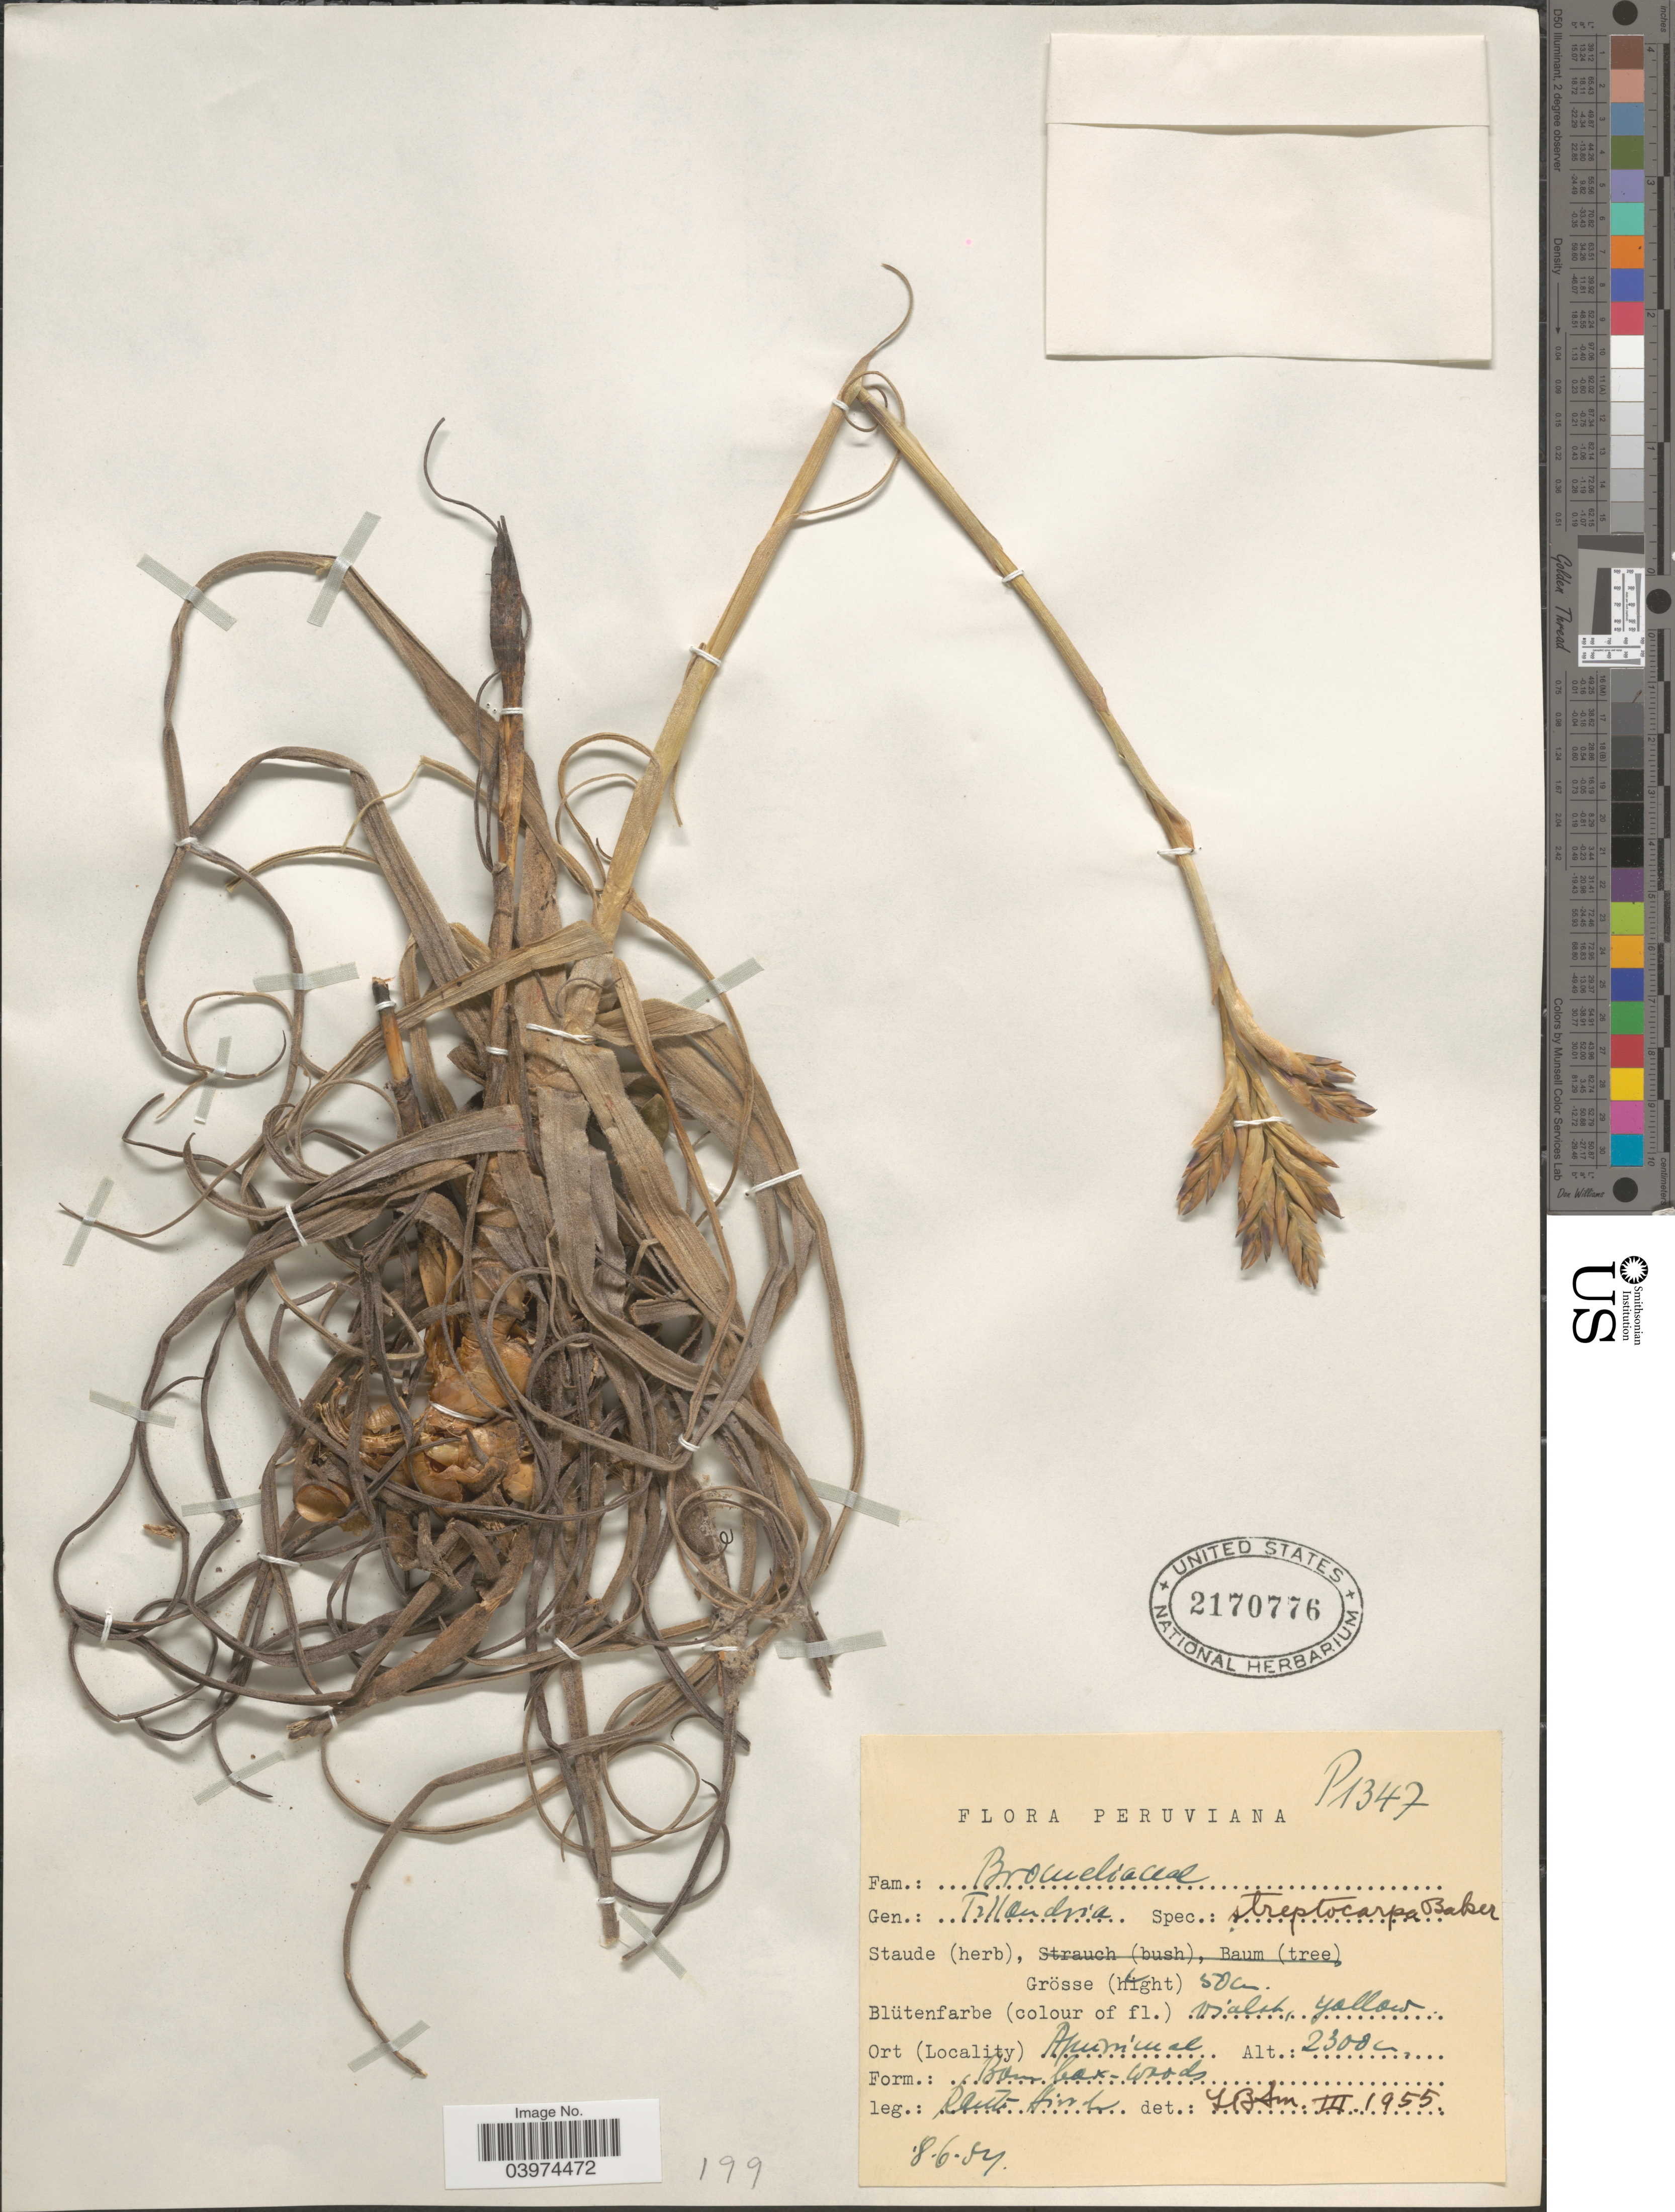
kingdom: Plantae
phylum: Tracheophyta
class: Liliopsida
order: Poales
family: Bromeliaceae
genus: Tillandsia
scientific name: Tillandsia streptocarpa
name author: Baker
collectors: Hitsch (?) R.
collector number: P1347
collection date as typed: Transcribed d/m/y: 8/6/84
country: Peru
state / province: Apurímac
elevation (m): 2300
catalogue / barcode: US 2170776